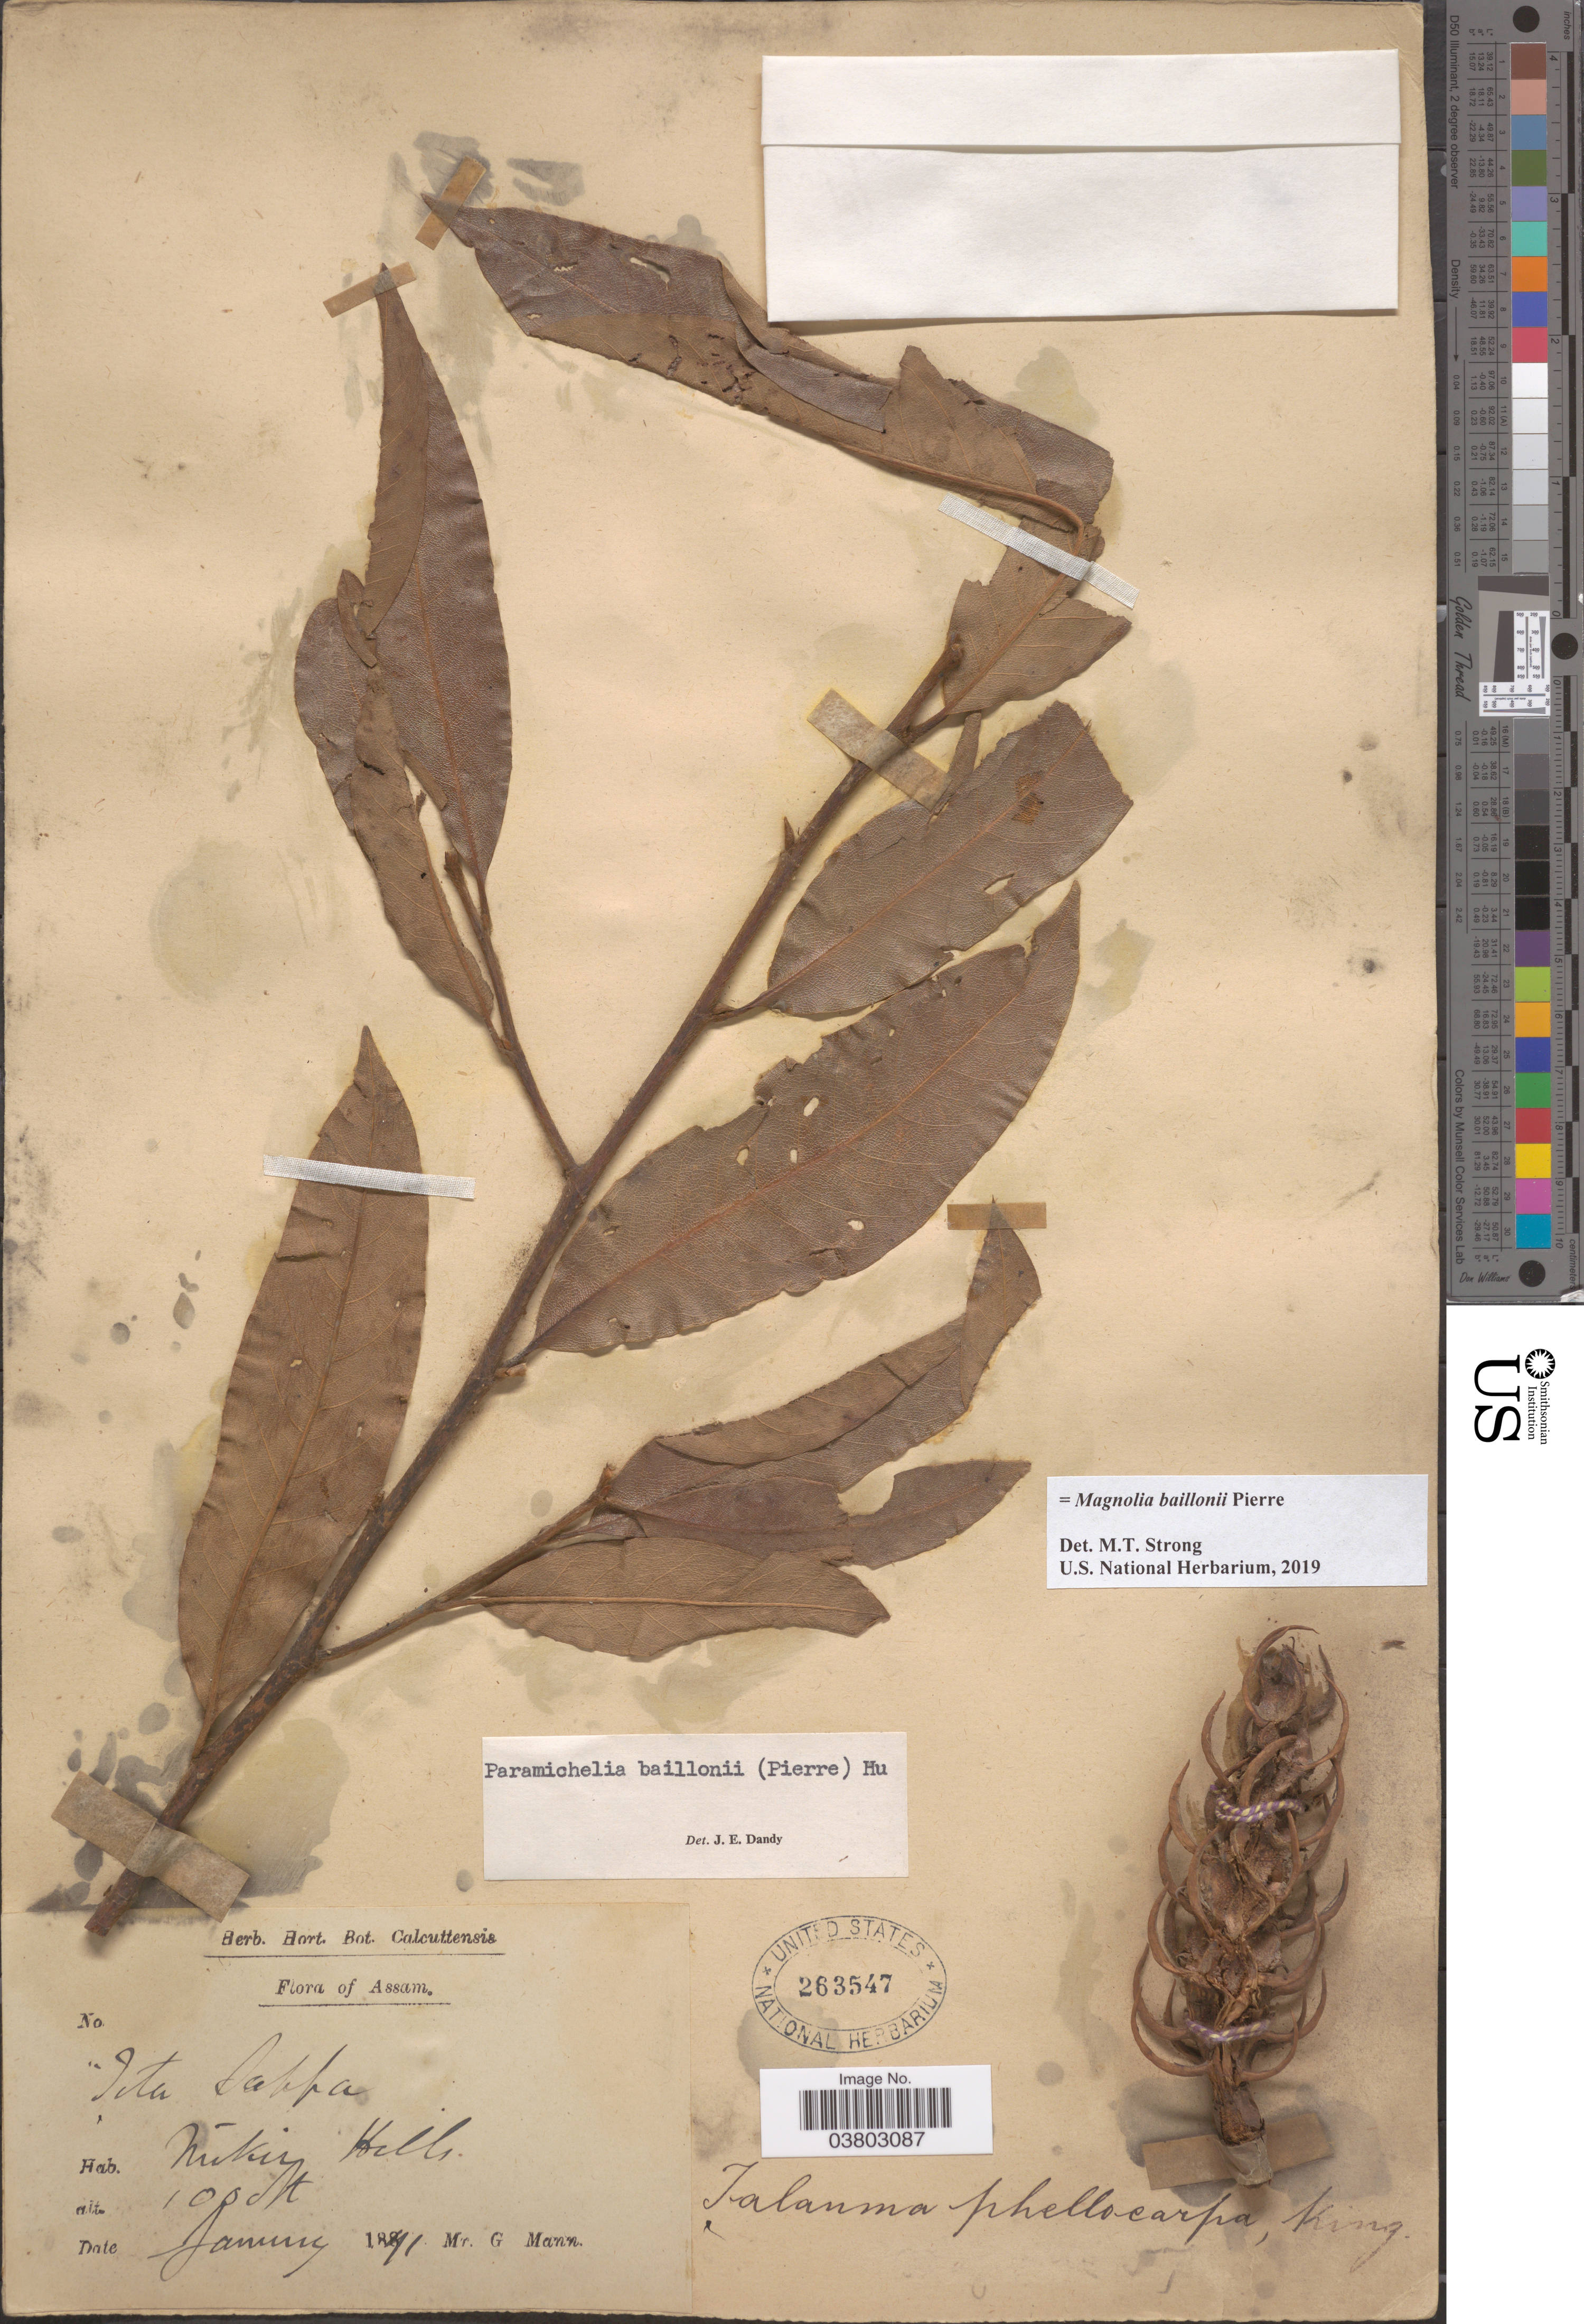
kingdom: Plantae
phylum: Tracheophyta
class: Magnoliopsida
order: Magnoliales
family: Magnoliaceae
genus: Magnolia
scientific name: Magnolia baillonii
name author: Pierre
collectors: G. Mann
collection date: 1871-01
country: India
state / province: Assam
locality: Mikir Hills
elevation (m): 30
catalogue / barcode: US 263547